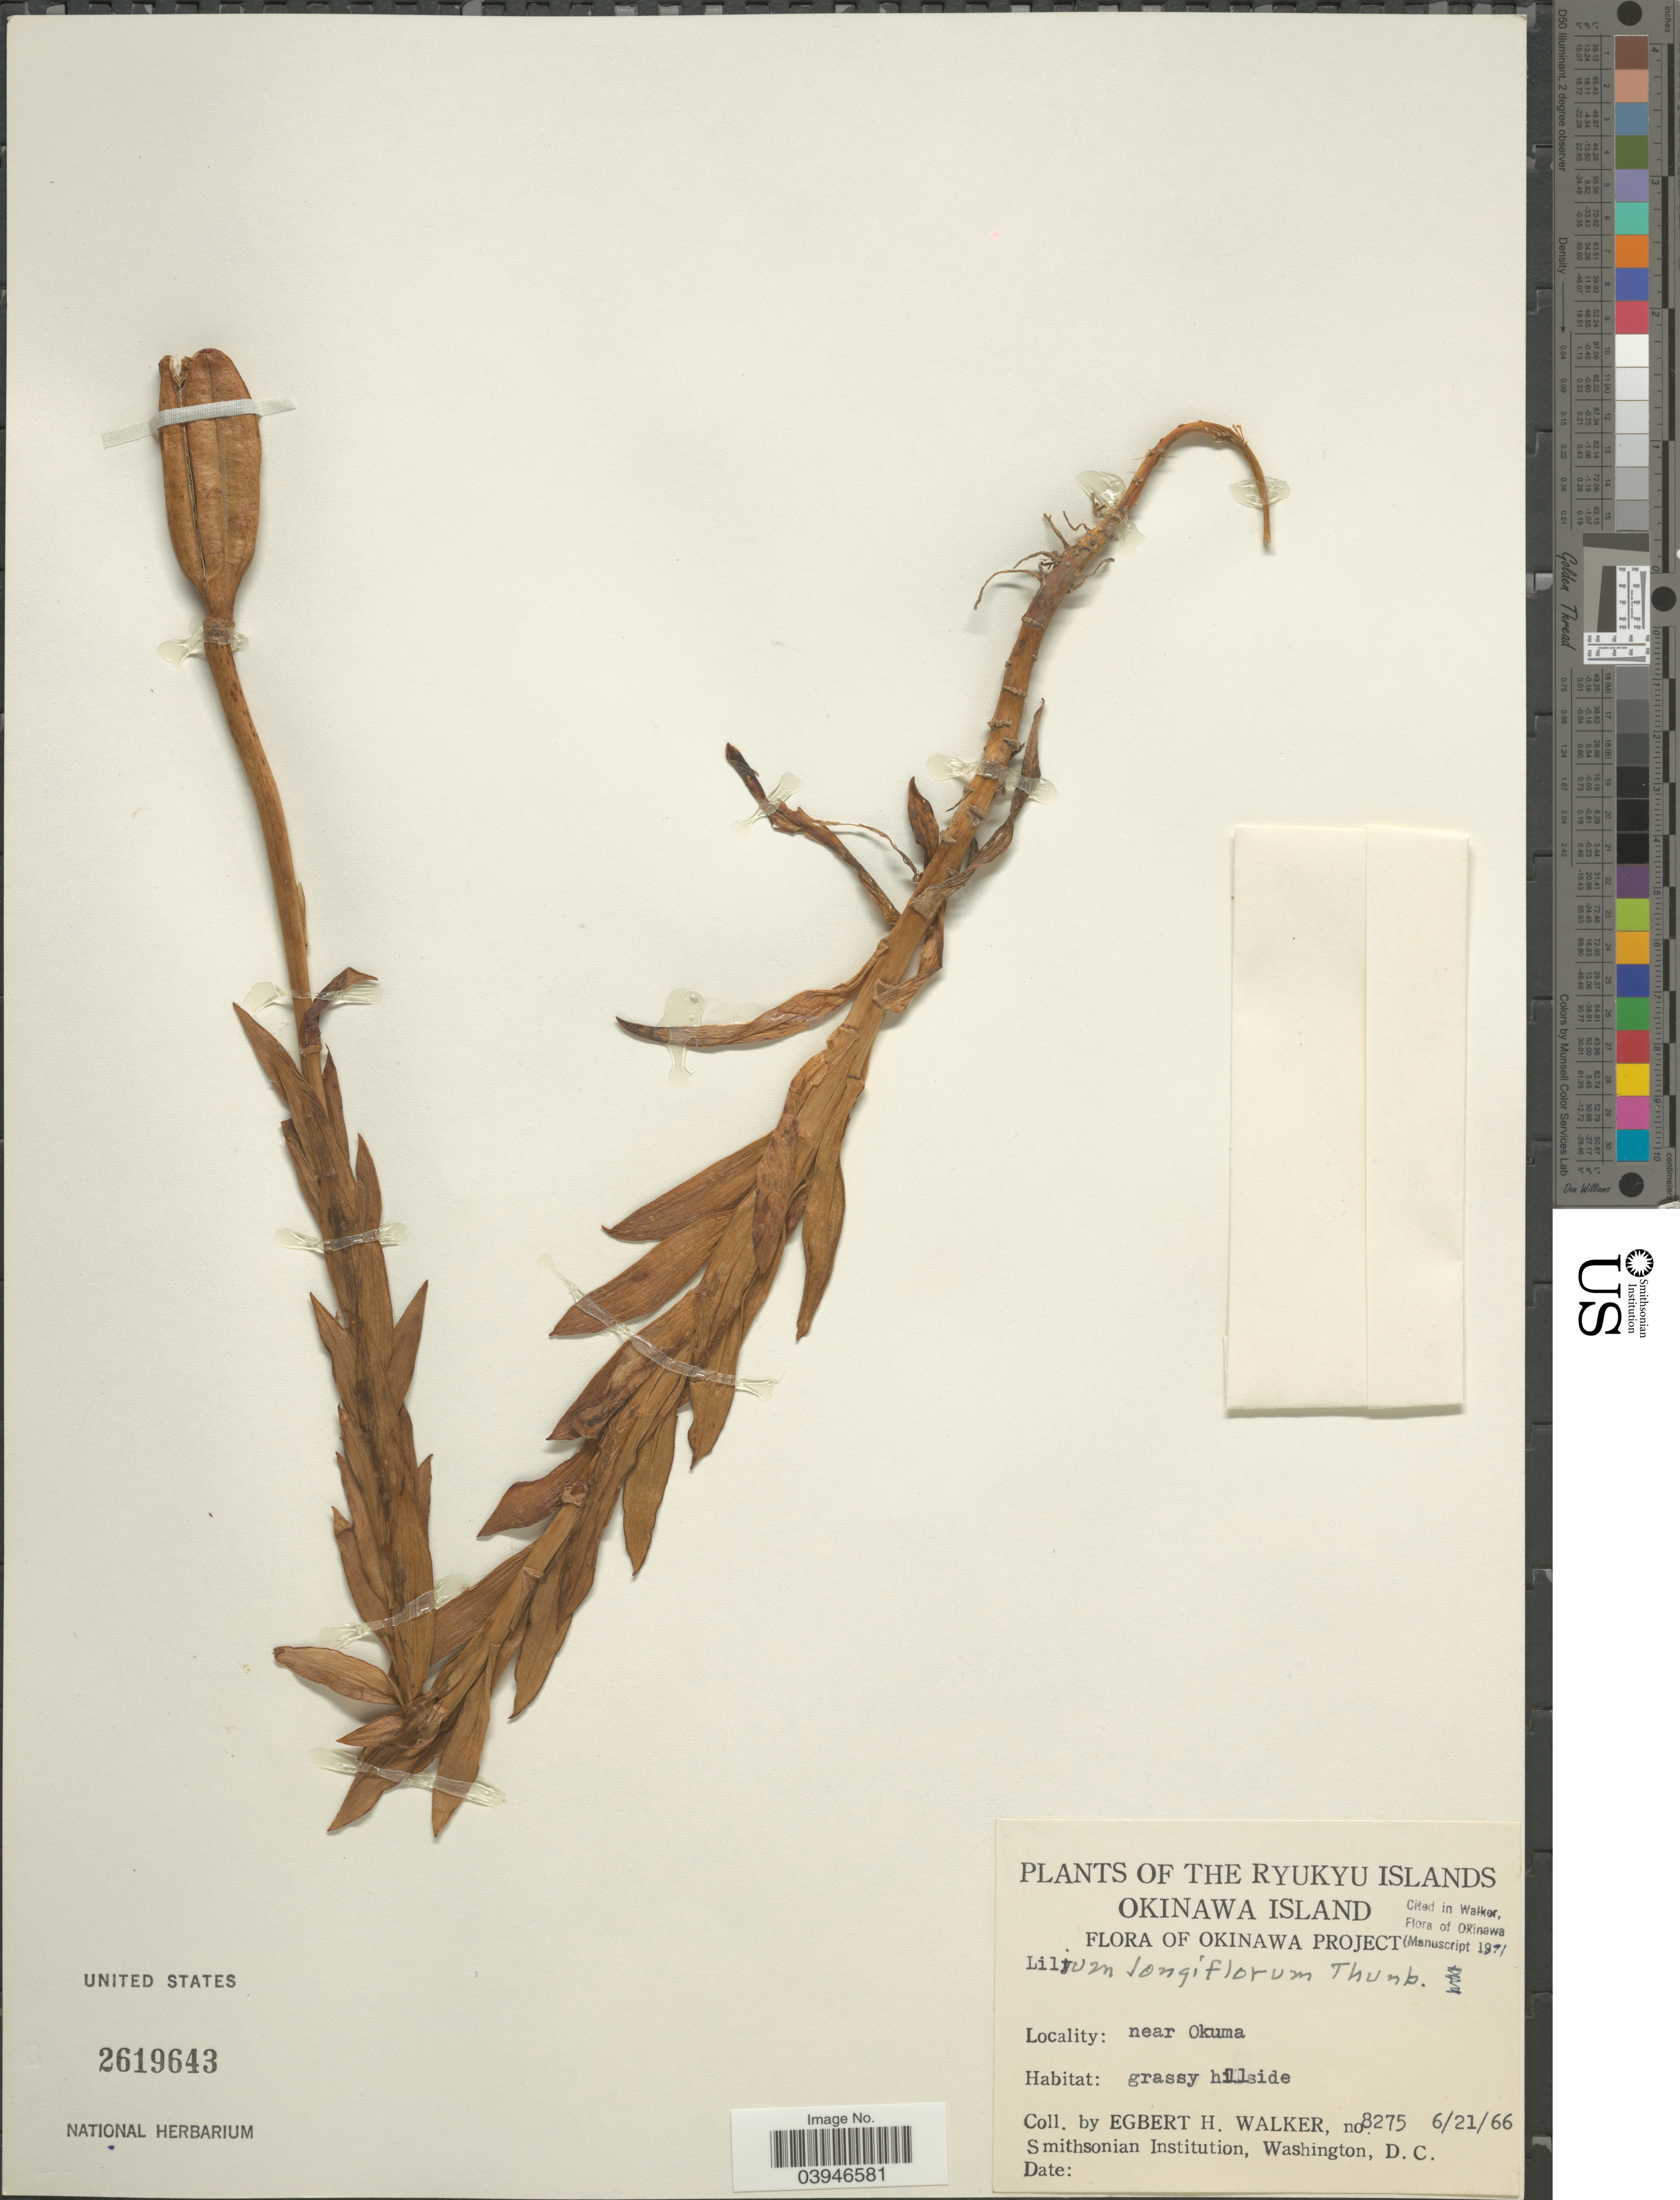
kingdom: Plantae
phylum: Tracheophyta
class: Liliopsida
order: Liliales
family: Liliaceae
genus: Lilium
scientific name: Lilium longiflorum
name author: Thunb.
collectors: E. H. Walker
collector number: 8275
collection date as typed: Transcribed d/m/y: 21/6/66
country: Japan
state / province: Okinawa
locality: Ryukyu Islands. Okinawa Island. Okinawa Project. Near Okuma.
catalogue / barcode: US 2619643